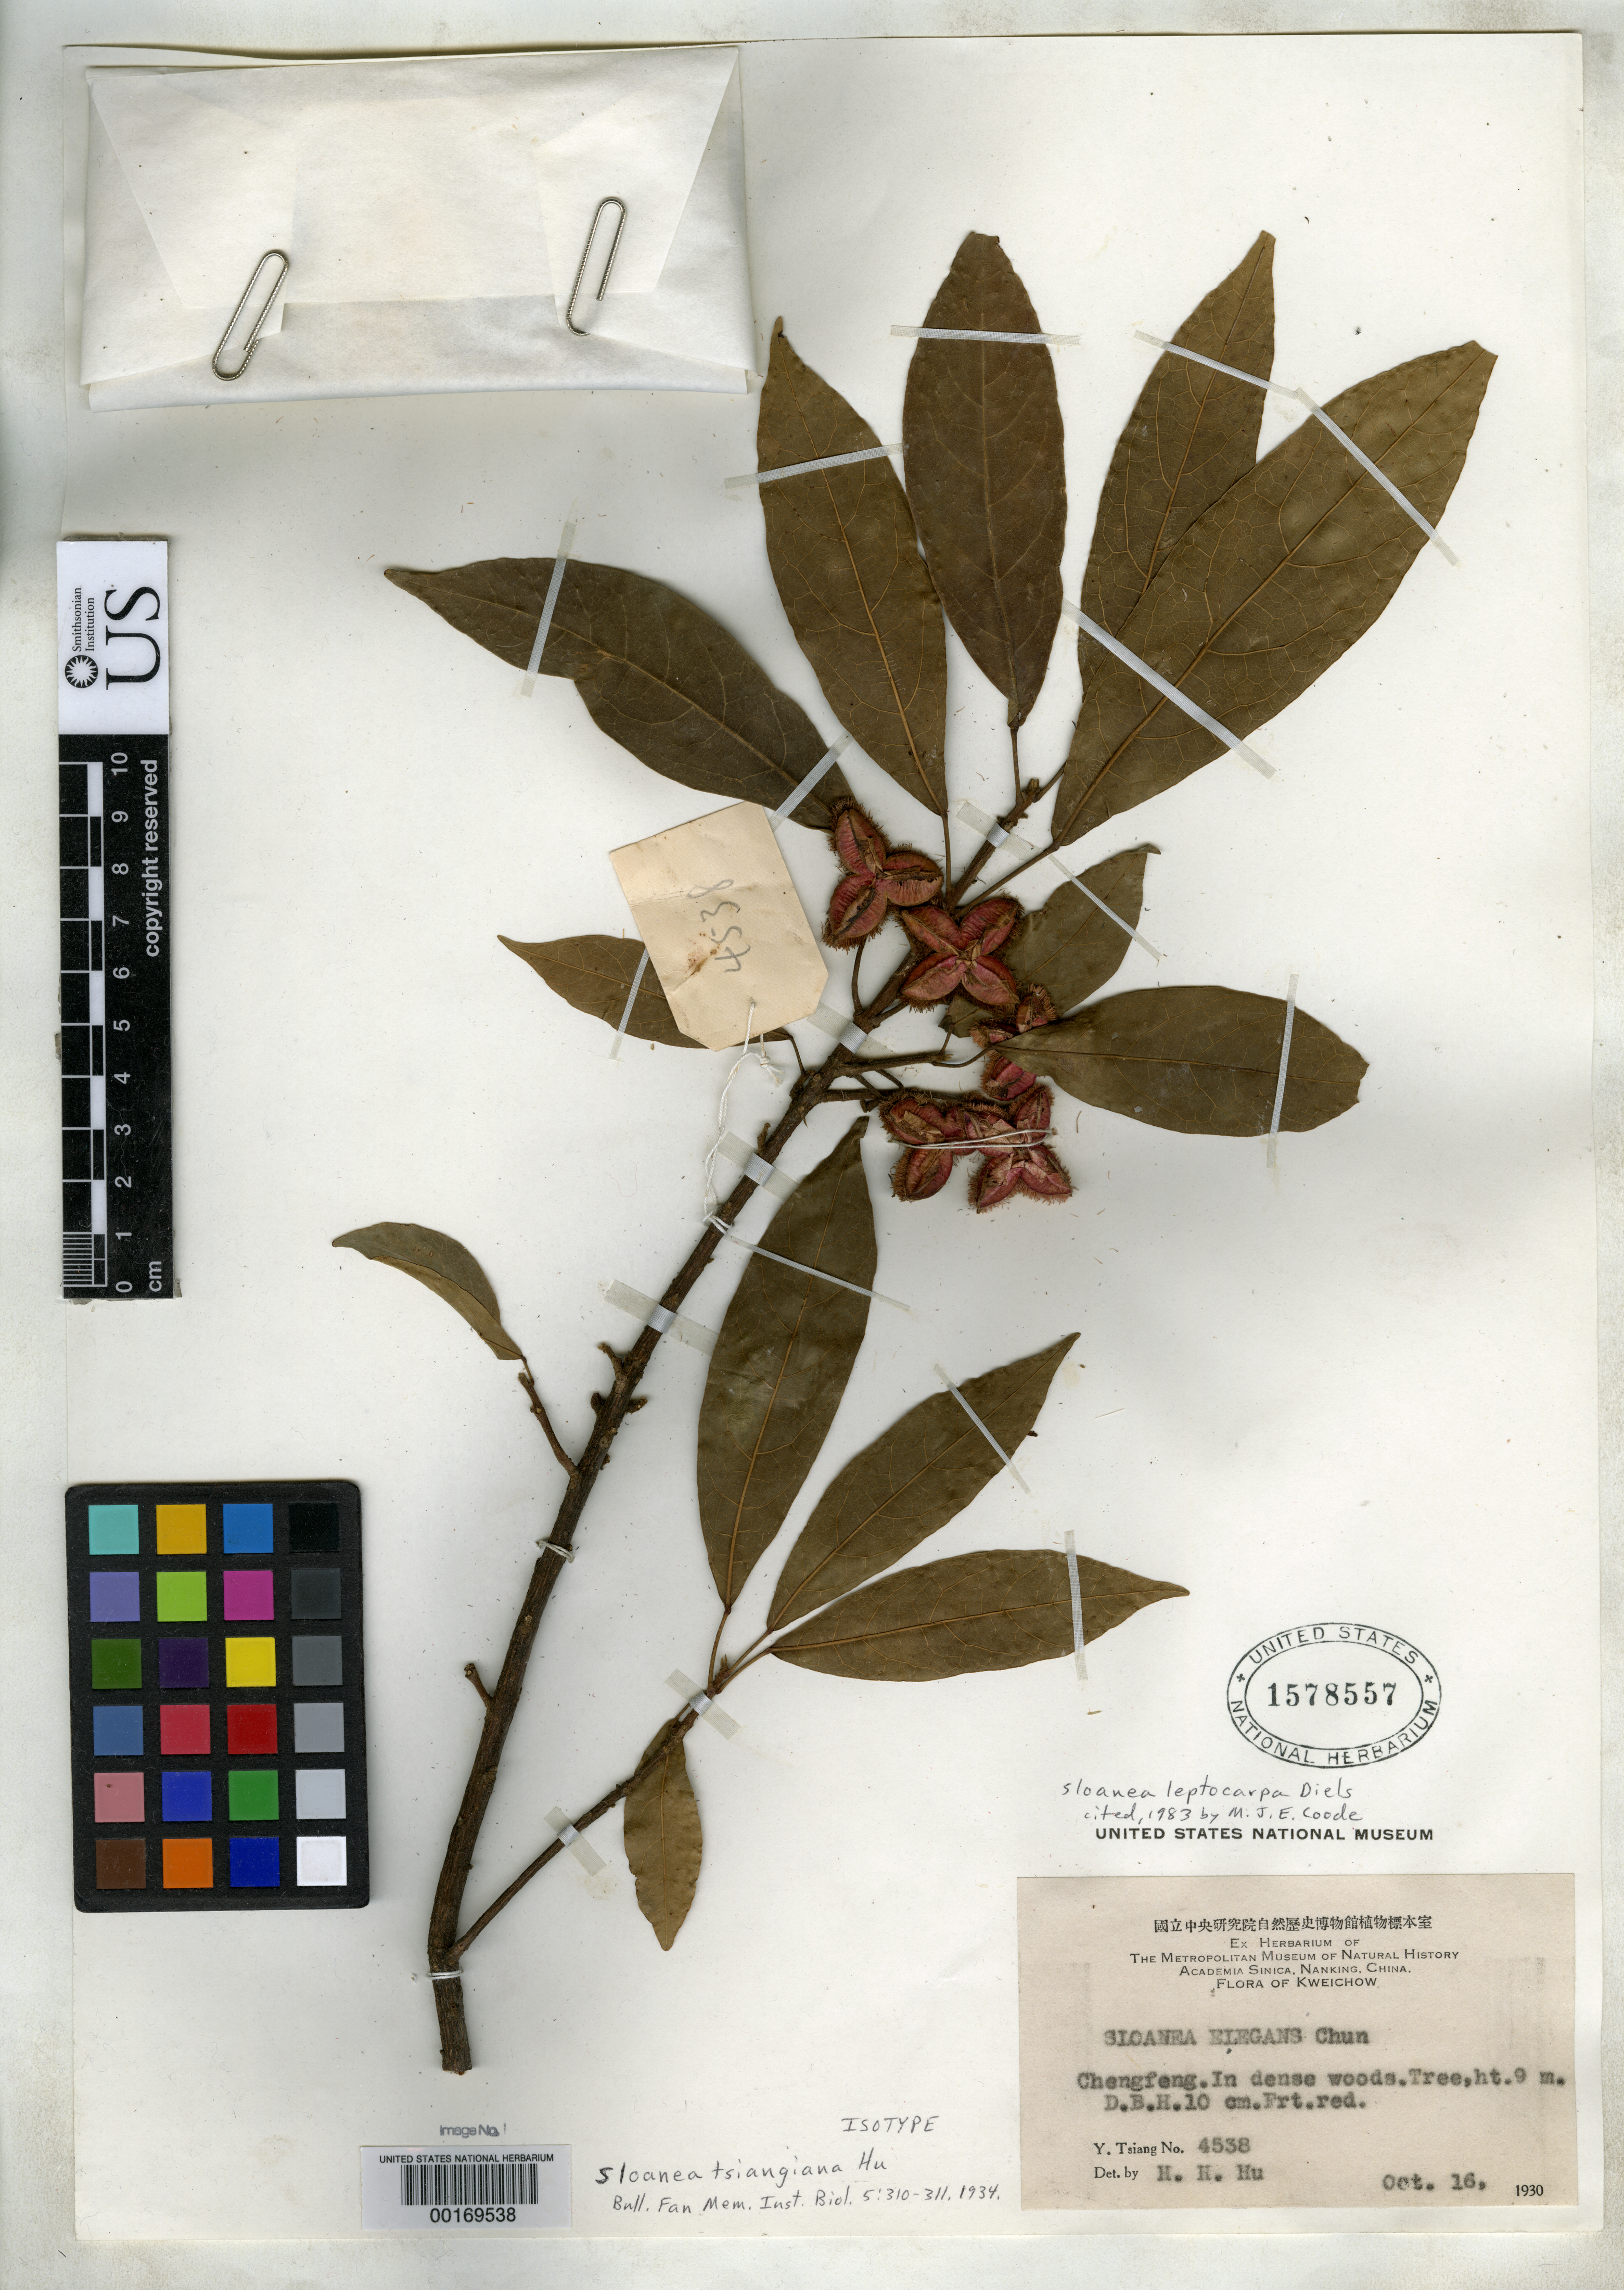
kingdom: Plantae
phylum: Tracheophyta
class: Magnoliopsida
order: Oxalidales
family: Elaeocarpaceae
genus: Sloanea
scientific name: Sloanea tsiangiana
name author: Hu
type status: Isotype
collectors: H. H. Hu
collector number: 4538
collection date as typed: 16 Oct 1930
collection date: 1930-10-16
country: China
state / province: Guizhou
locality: Chengfeng.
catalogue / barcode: US 1578557